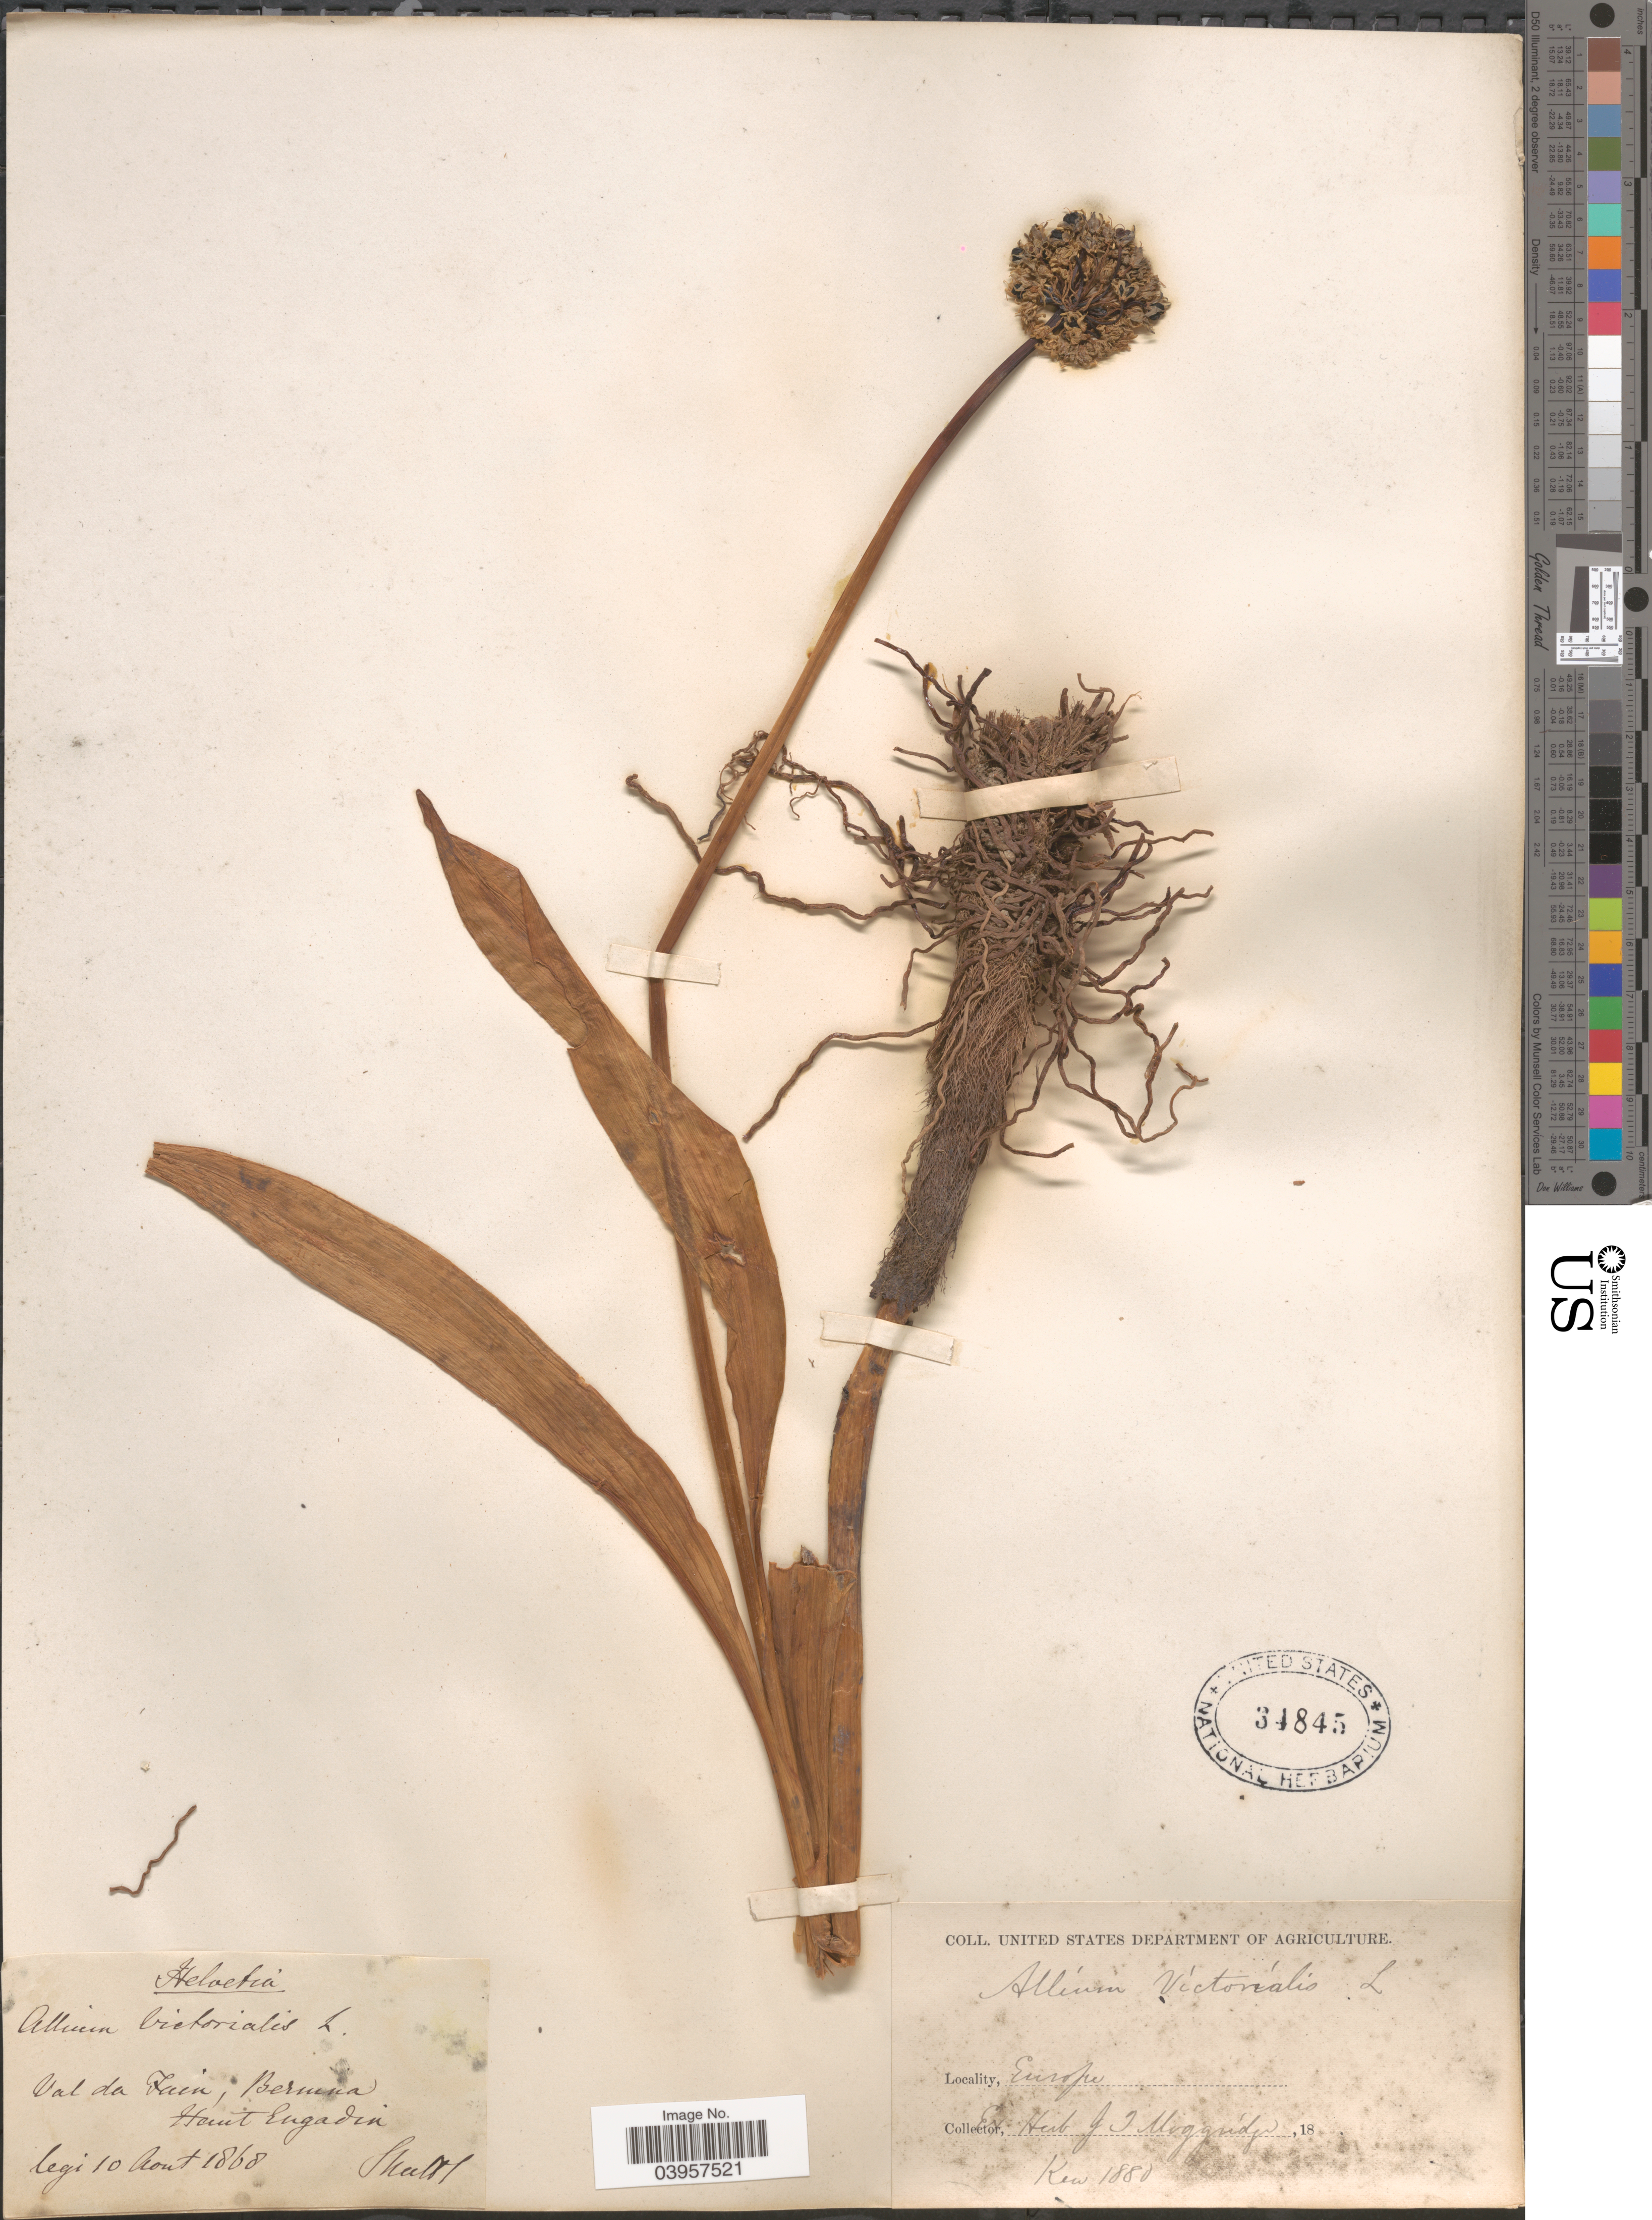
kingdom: Plantae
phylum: Tracheophyta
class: Liliopsida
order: Asparagales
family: Amaryllidaceae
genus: Allium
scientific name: Allium victorialis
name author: L.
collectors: S. Hall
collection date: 1868-08-10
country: Switzerland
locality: Helvetia. Val da Fain, Bermina. Haut Engadin. Europe.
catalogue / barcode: US 34845